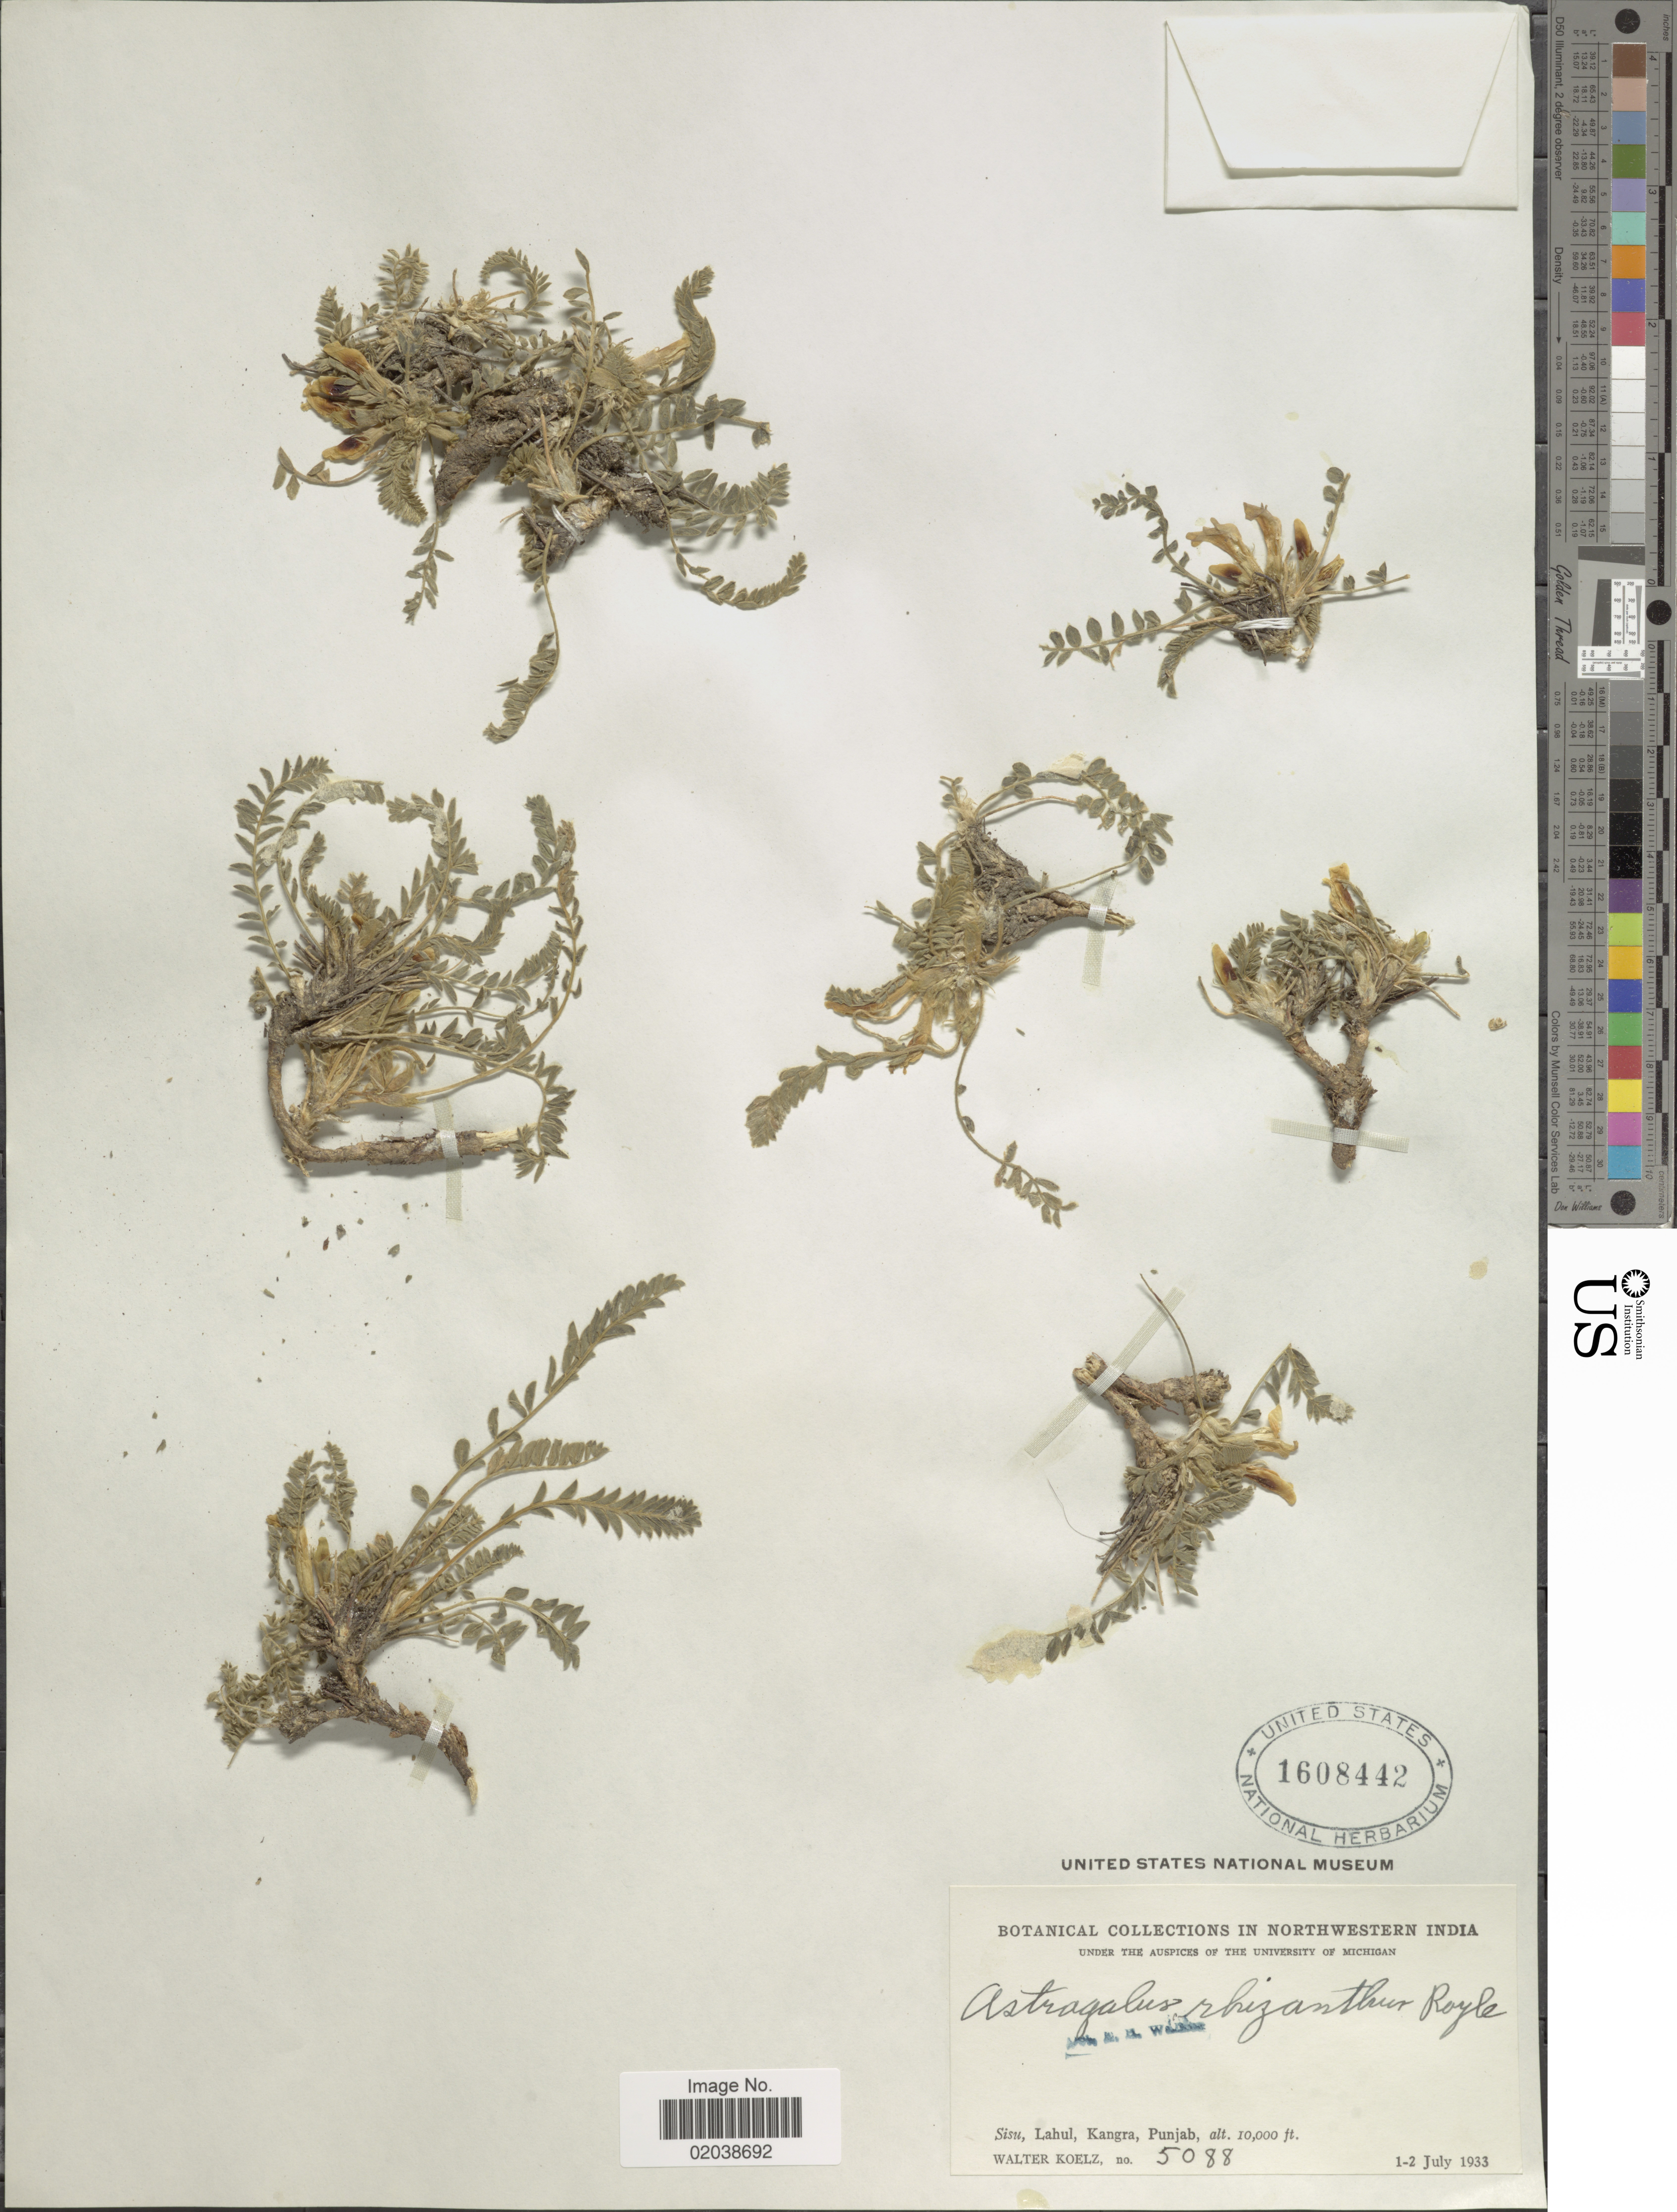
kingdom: Plantae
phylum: Tracheophyta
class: Magnoliopsida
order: Fabales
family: Fabaceae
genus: Astragalus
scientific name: Astragalus rhizanthus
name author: Royle & Benth.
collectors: W. N. Koelz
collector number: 5088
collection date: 1933-07-01/1933-07-02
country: India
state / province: Punjab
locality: Northwestern India. Sisu. Lahul, Kangra, Punjab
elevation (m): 3048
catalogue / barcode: US 1608442